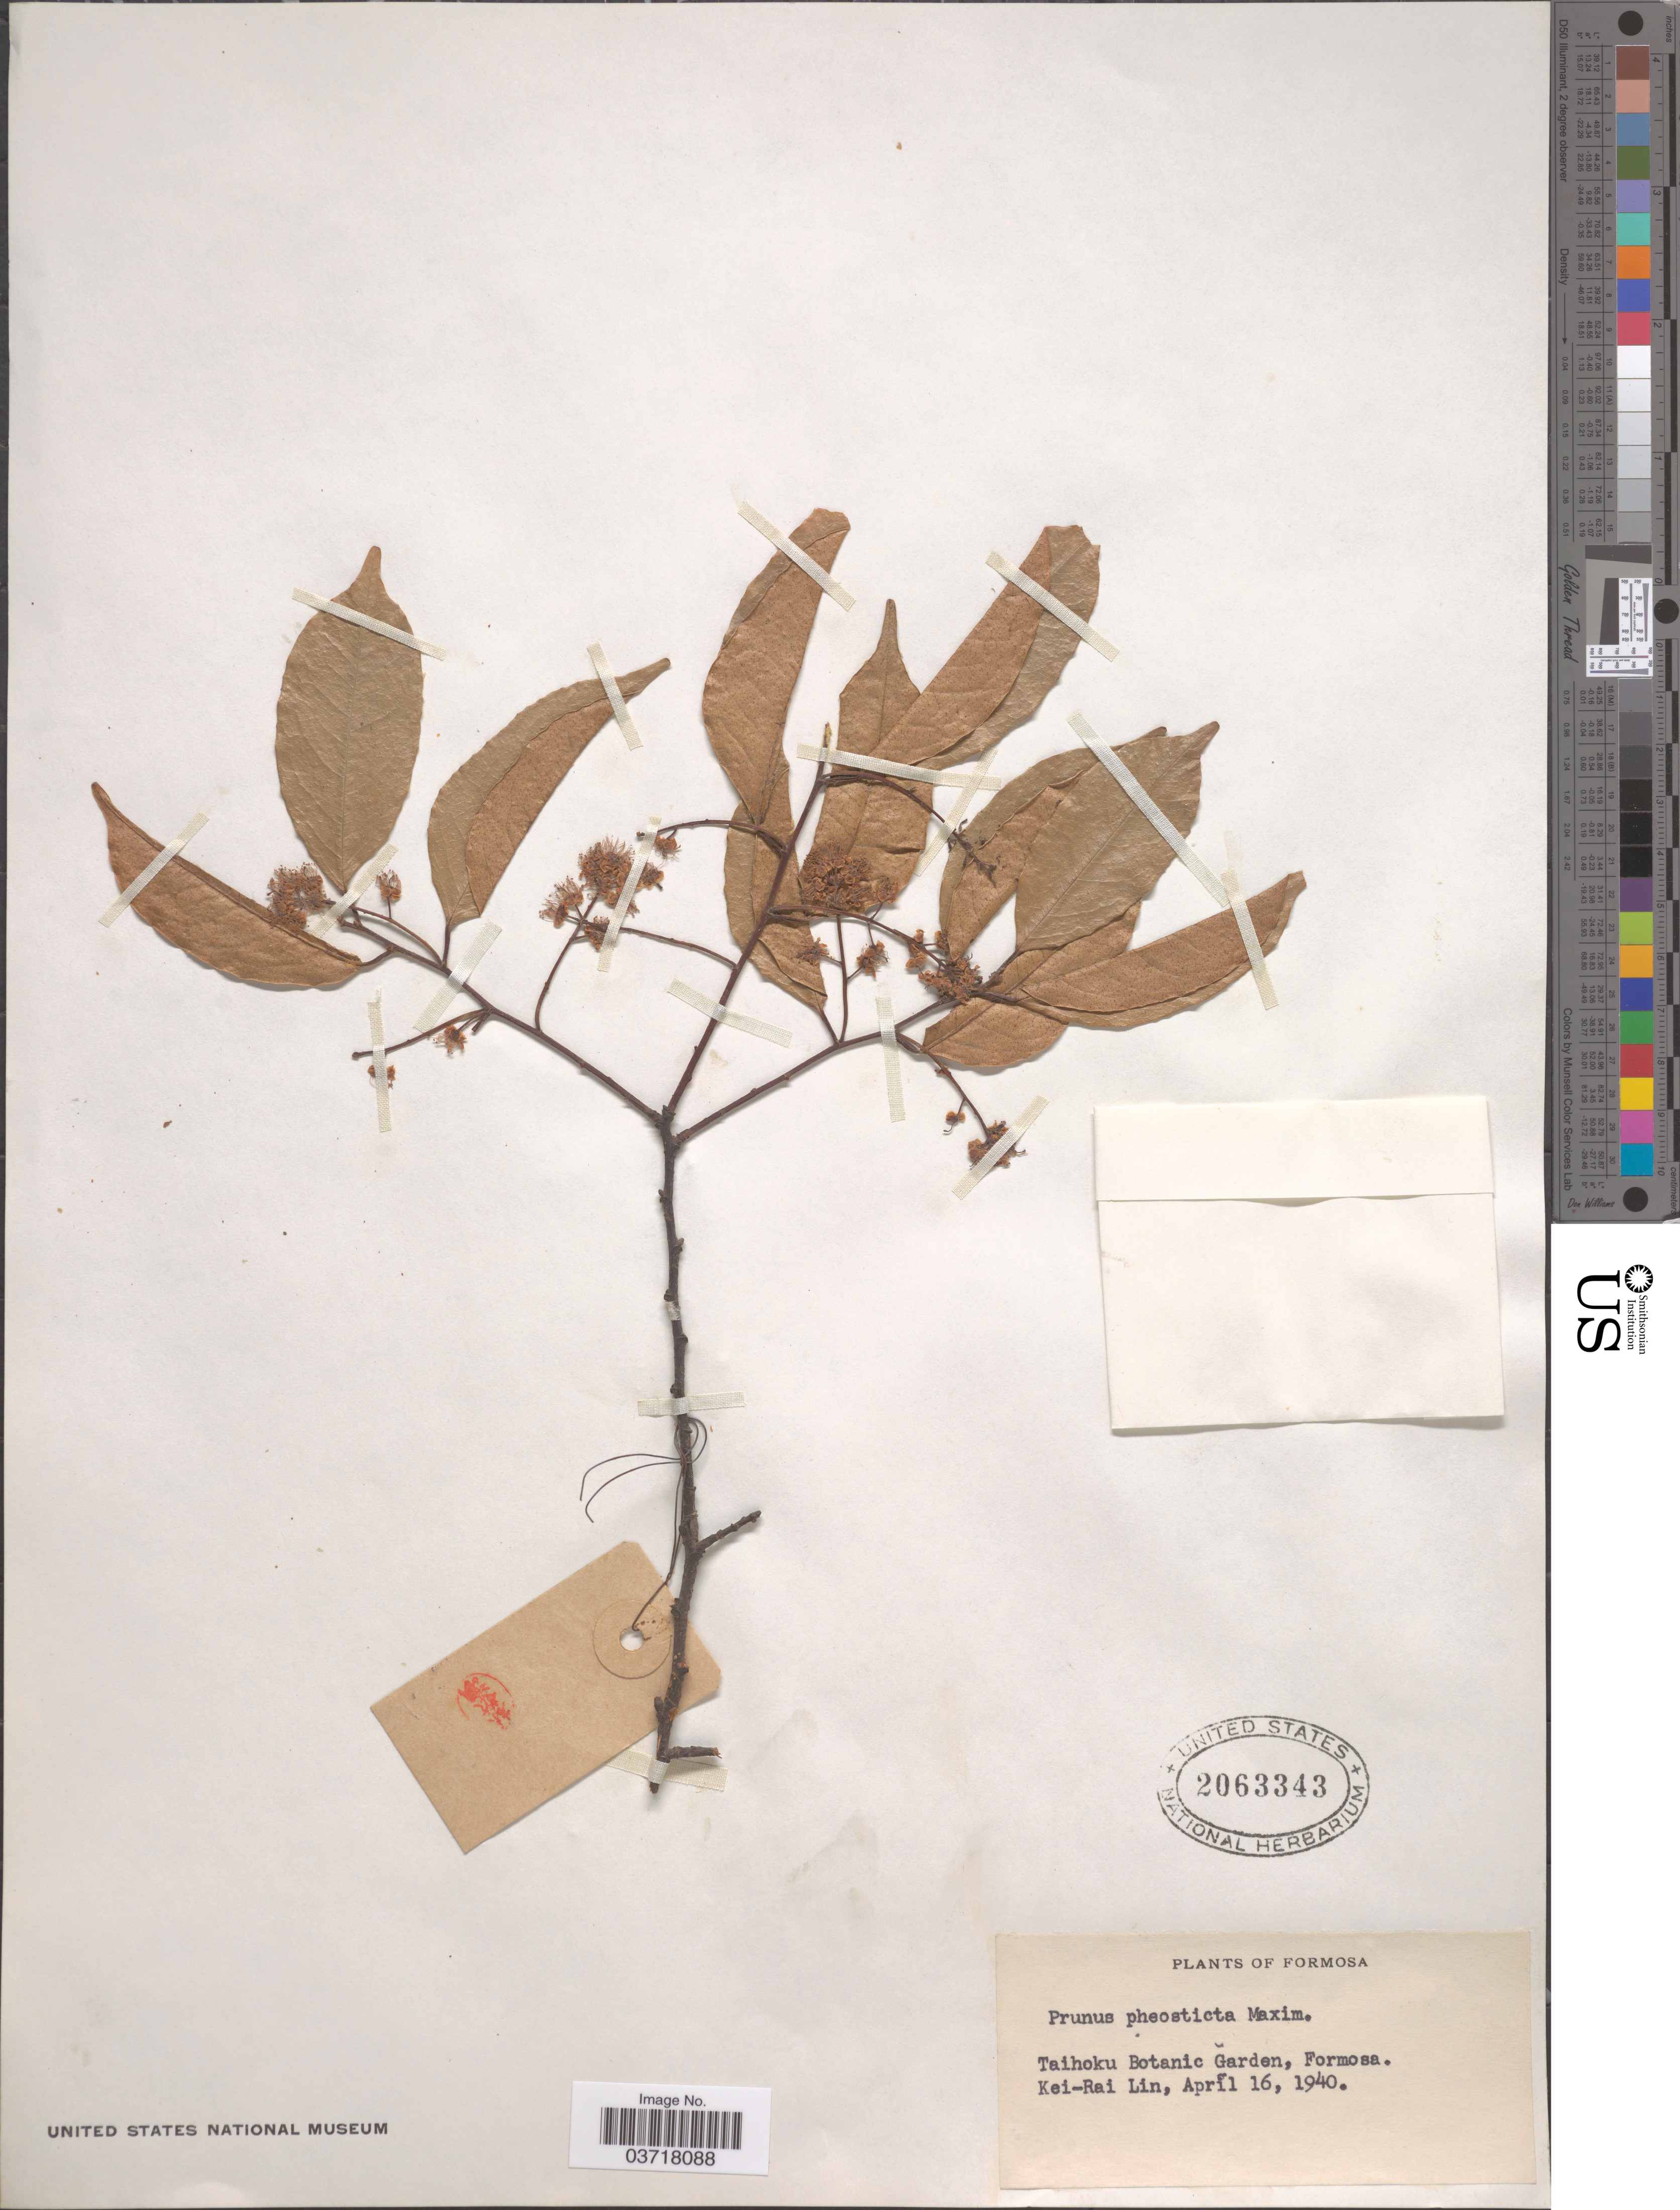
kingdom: Plantae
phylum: Tracheophyta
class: Magnoliopsida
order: Rosales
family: Rosaceae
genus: Prunus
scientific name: Prunus phaeosticta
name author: (Hance) Maxim.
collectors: K. Lin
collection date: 1940-04-16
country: Taiwan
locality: Taihoku Botanic Garden, Formosa.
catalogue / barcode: US 2063343